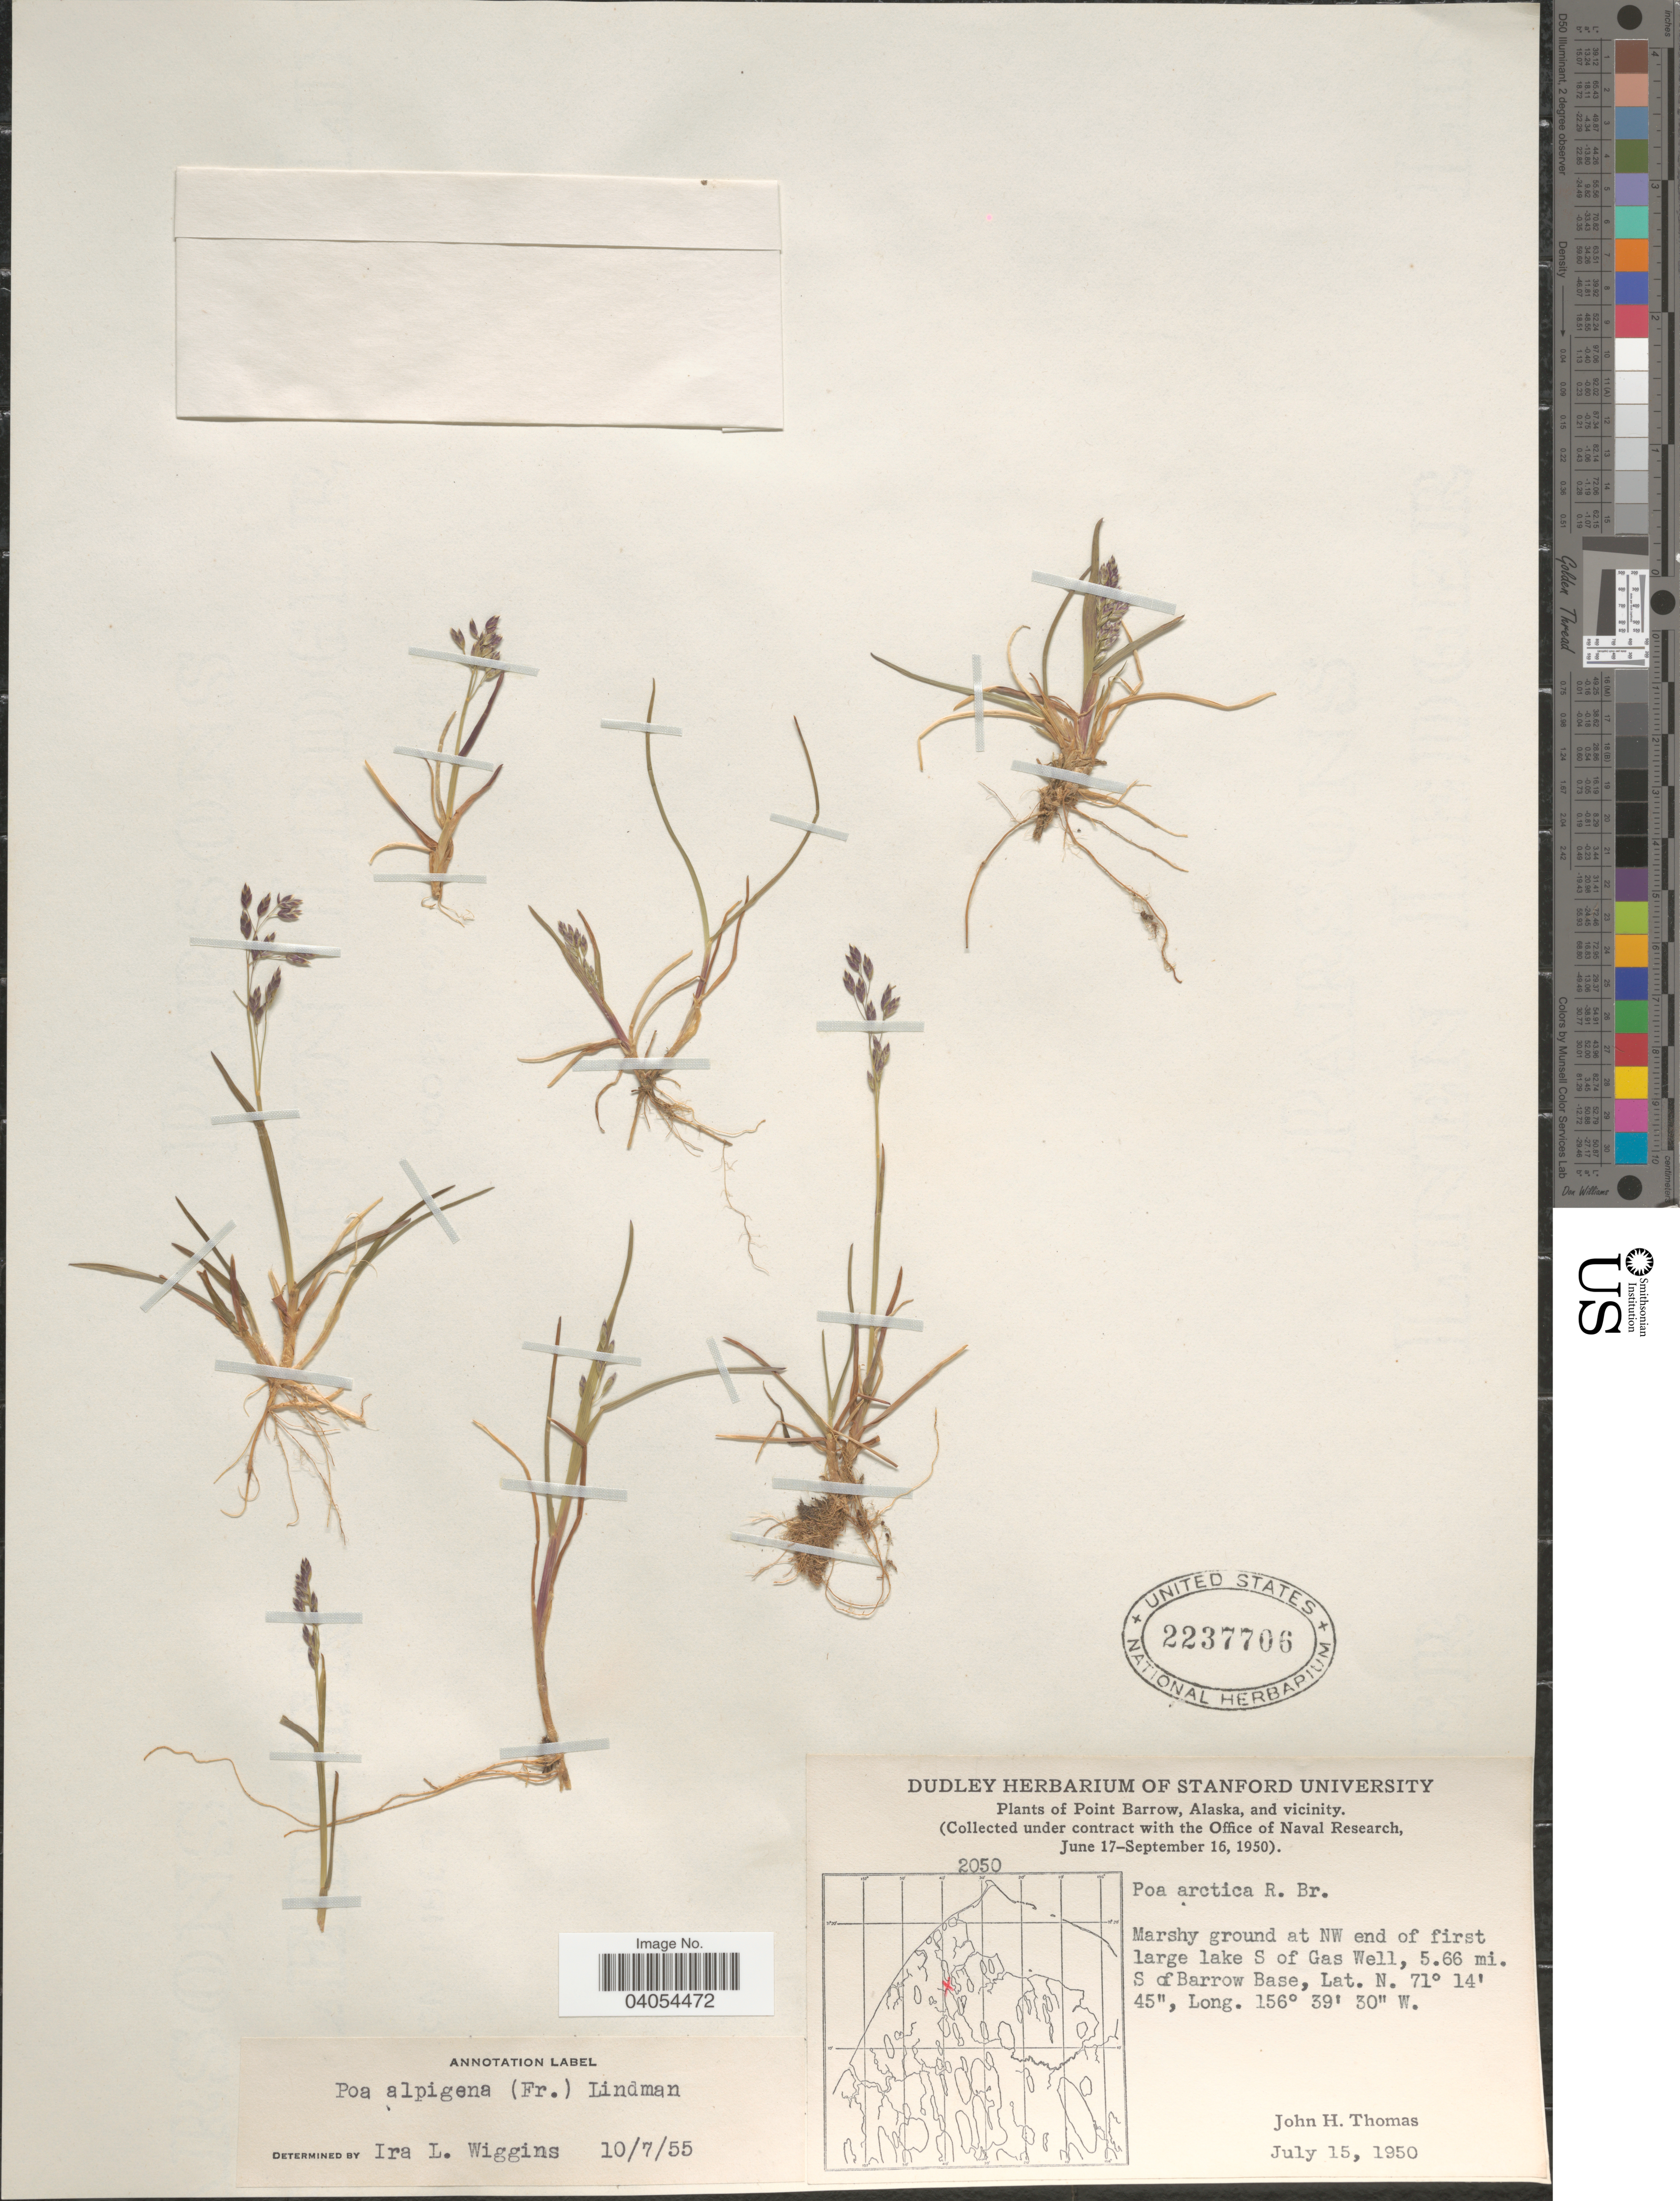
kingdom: Plantae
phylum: Tracheophyta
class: Liliopsida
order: Poales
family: Poaceae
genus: Poa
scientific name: Poa arctica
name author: R. Br.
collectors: J. H. Thomas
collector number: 2050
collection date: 1950-07-15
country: United States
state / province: Alaska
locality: Point Barrow and vicinity. Marshy ground at NW end of first large lake S of Gas Well, 5.66 mi. S of Barrow Base.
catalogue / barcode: US 2237706